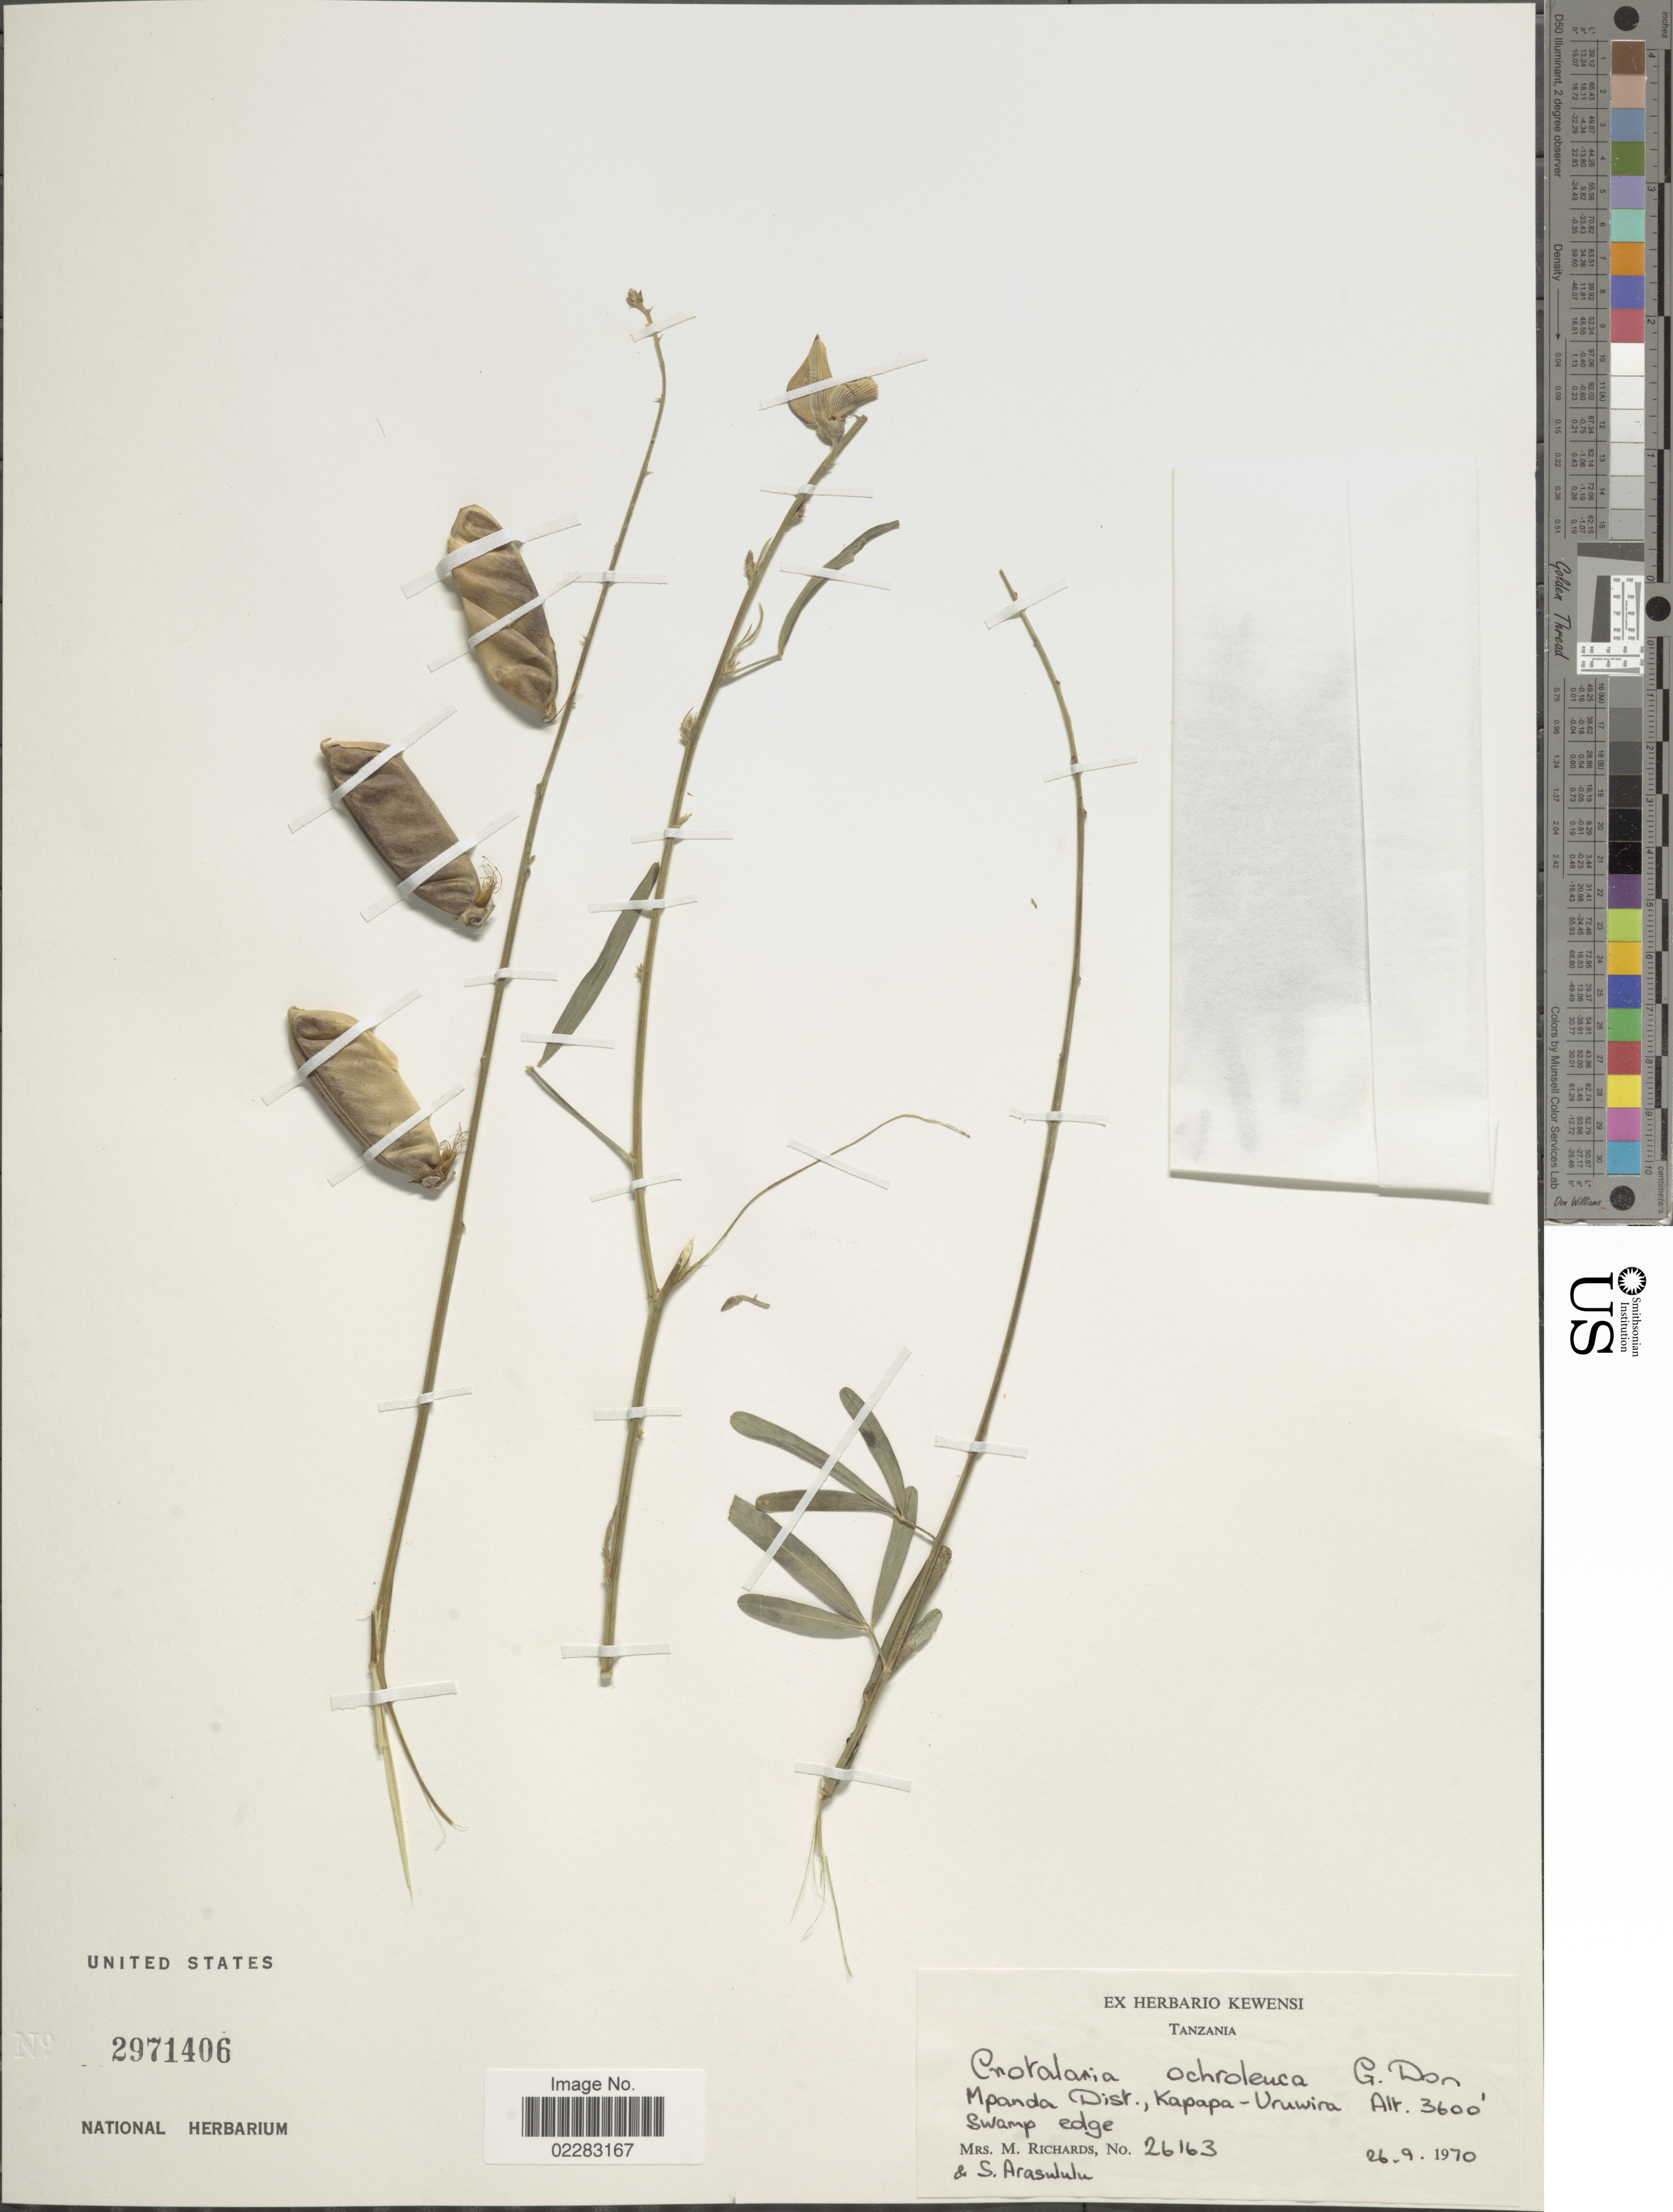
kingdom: Plantae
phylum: Tracheophyta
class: Magnoliopsida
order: Fabales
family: Fabaceae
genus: Crotalaria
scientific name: Crotalaria ochroleuca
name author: G. Don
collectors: H. Richards & S. Arasululu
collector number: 26163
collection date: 1970-09-26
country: Tanzania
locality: Mpanda Dist., Kapapa-Uruwira, swamp edge.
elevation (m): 1097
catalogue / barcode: US 2971406